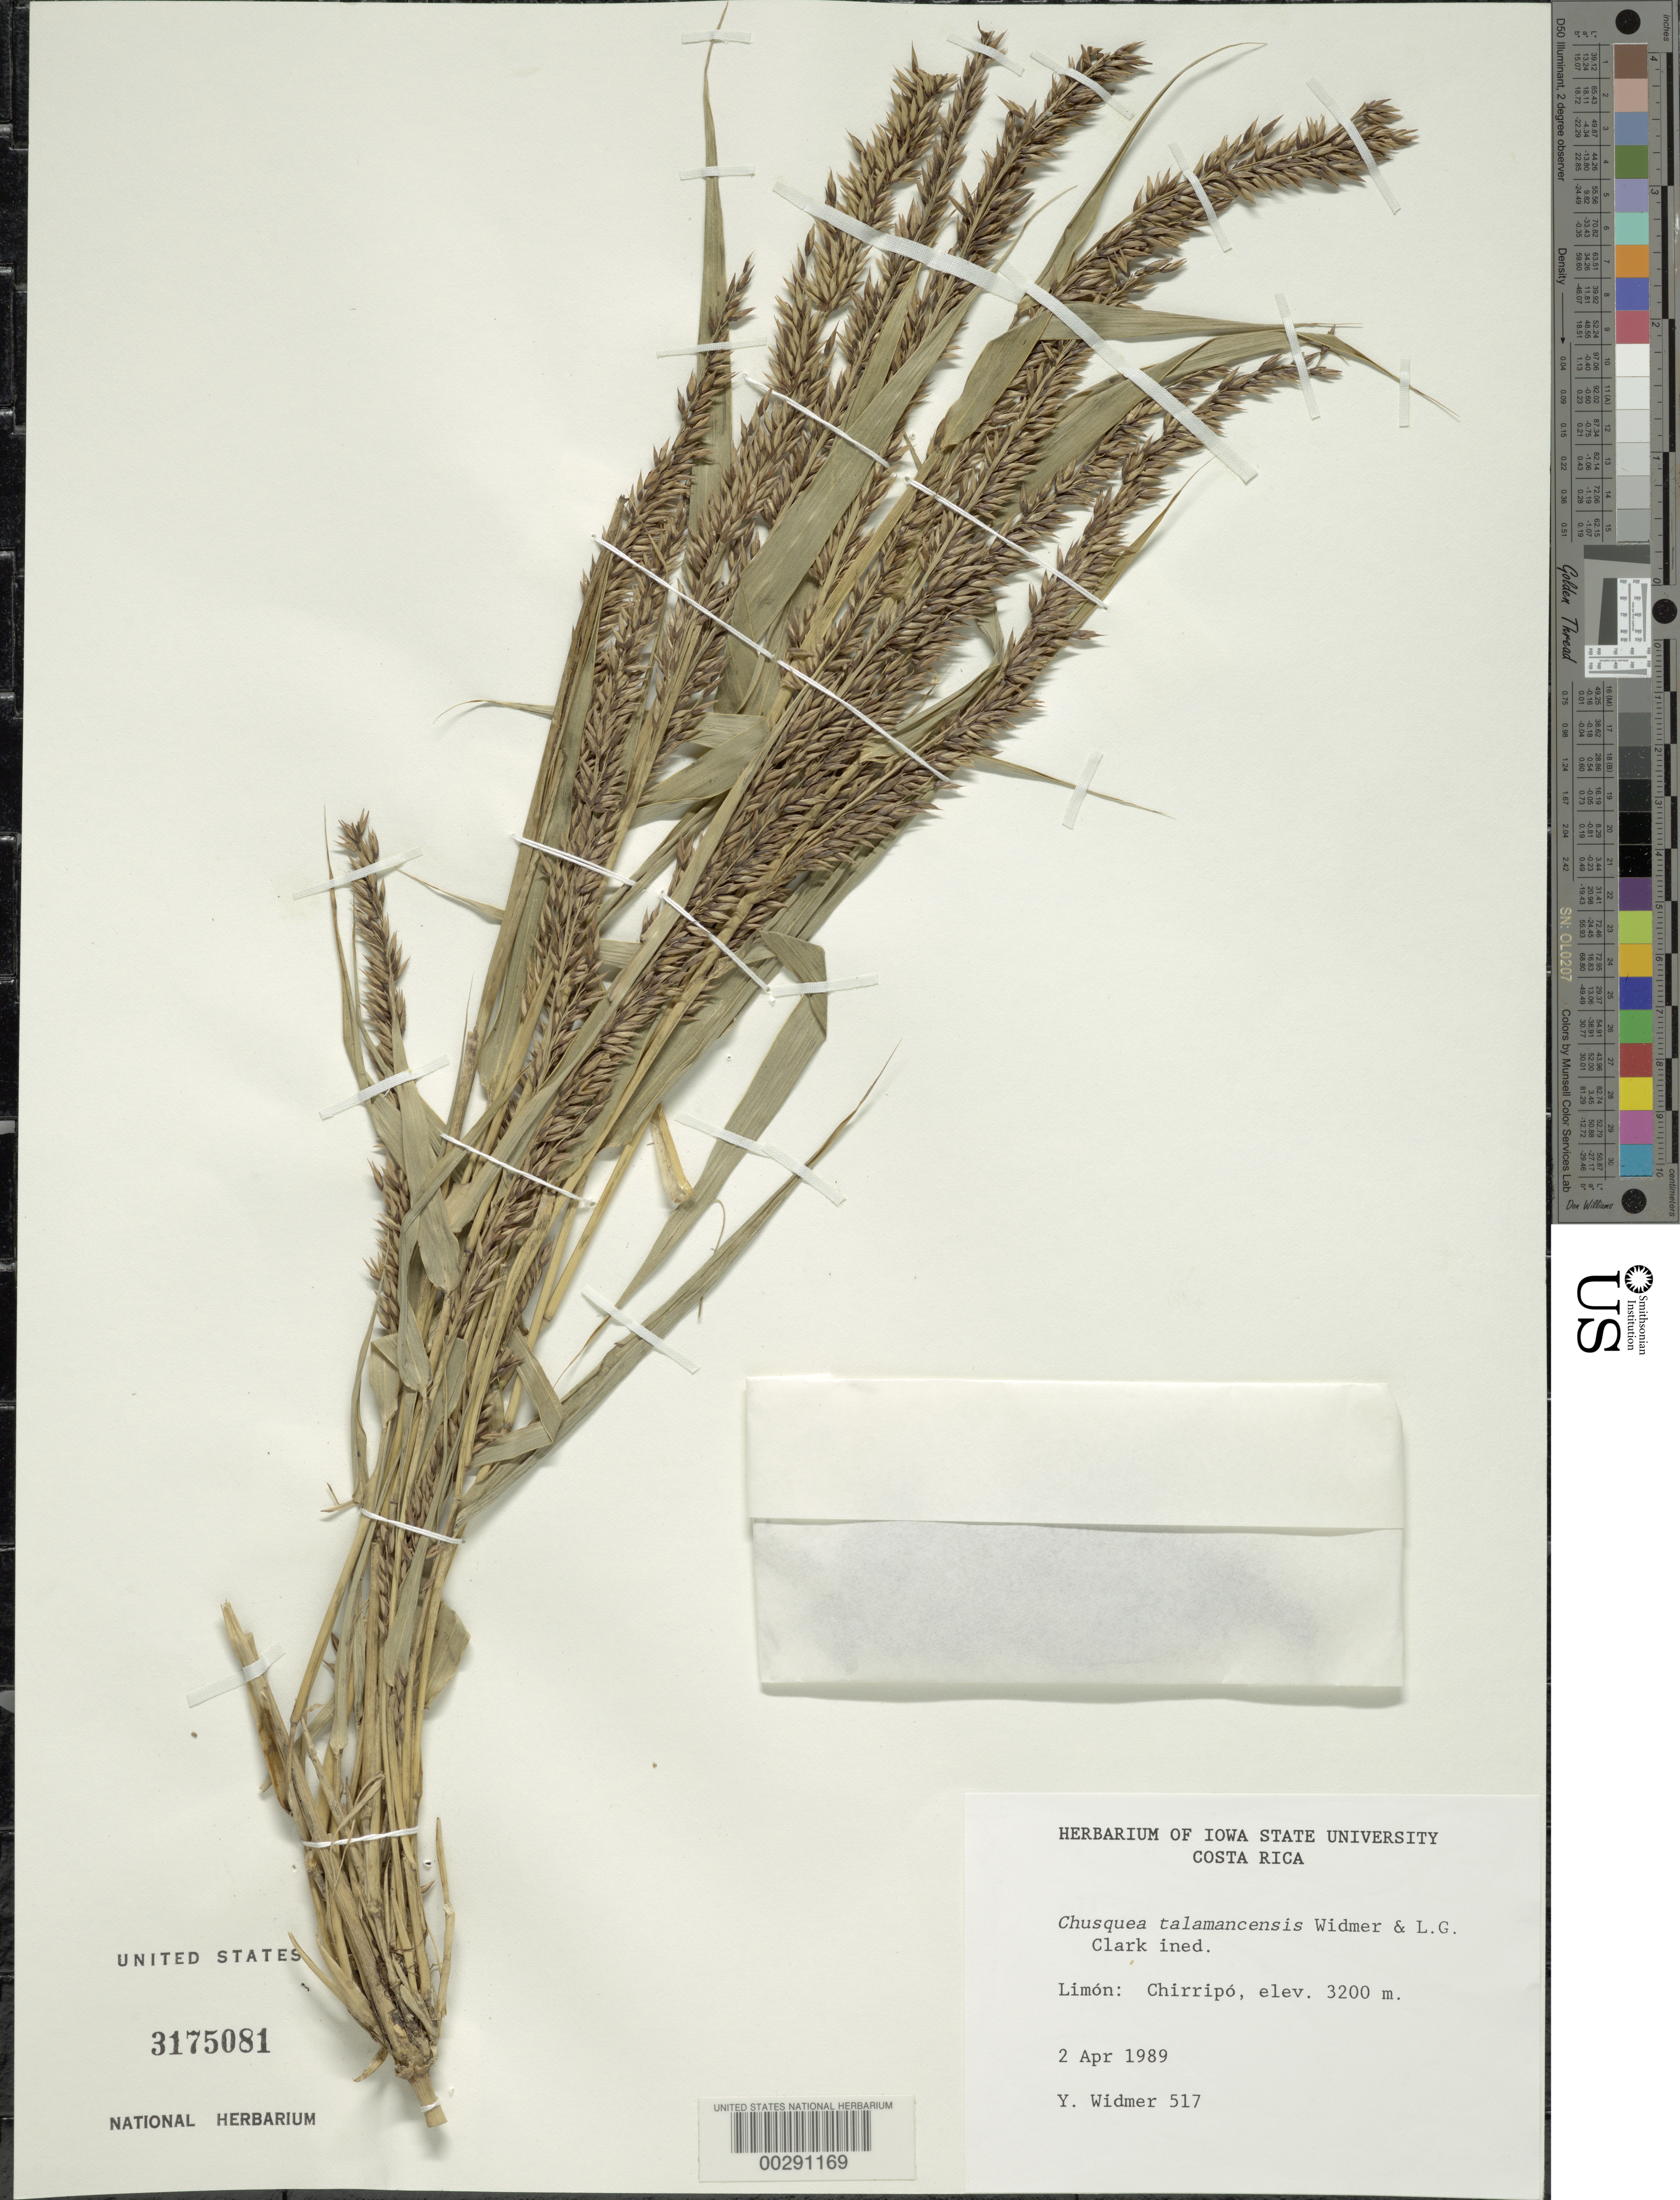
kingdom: Plantae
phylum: Tracheophyta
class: Liliopsida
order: Poales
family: Poaceae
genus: Chusquea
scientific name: Chusquea talamancensis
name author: Y. Widmer & L.G. Clark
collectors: Y. Widmer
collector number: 517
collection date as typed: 02 Apr 1989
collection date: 1989-04-02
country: Costa Rica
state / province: Limón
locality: Chirripo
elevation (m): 3200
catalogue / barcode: US 3175081